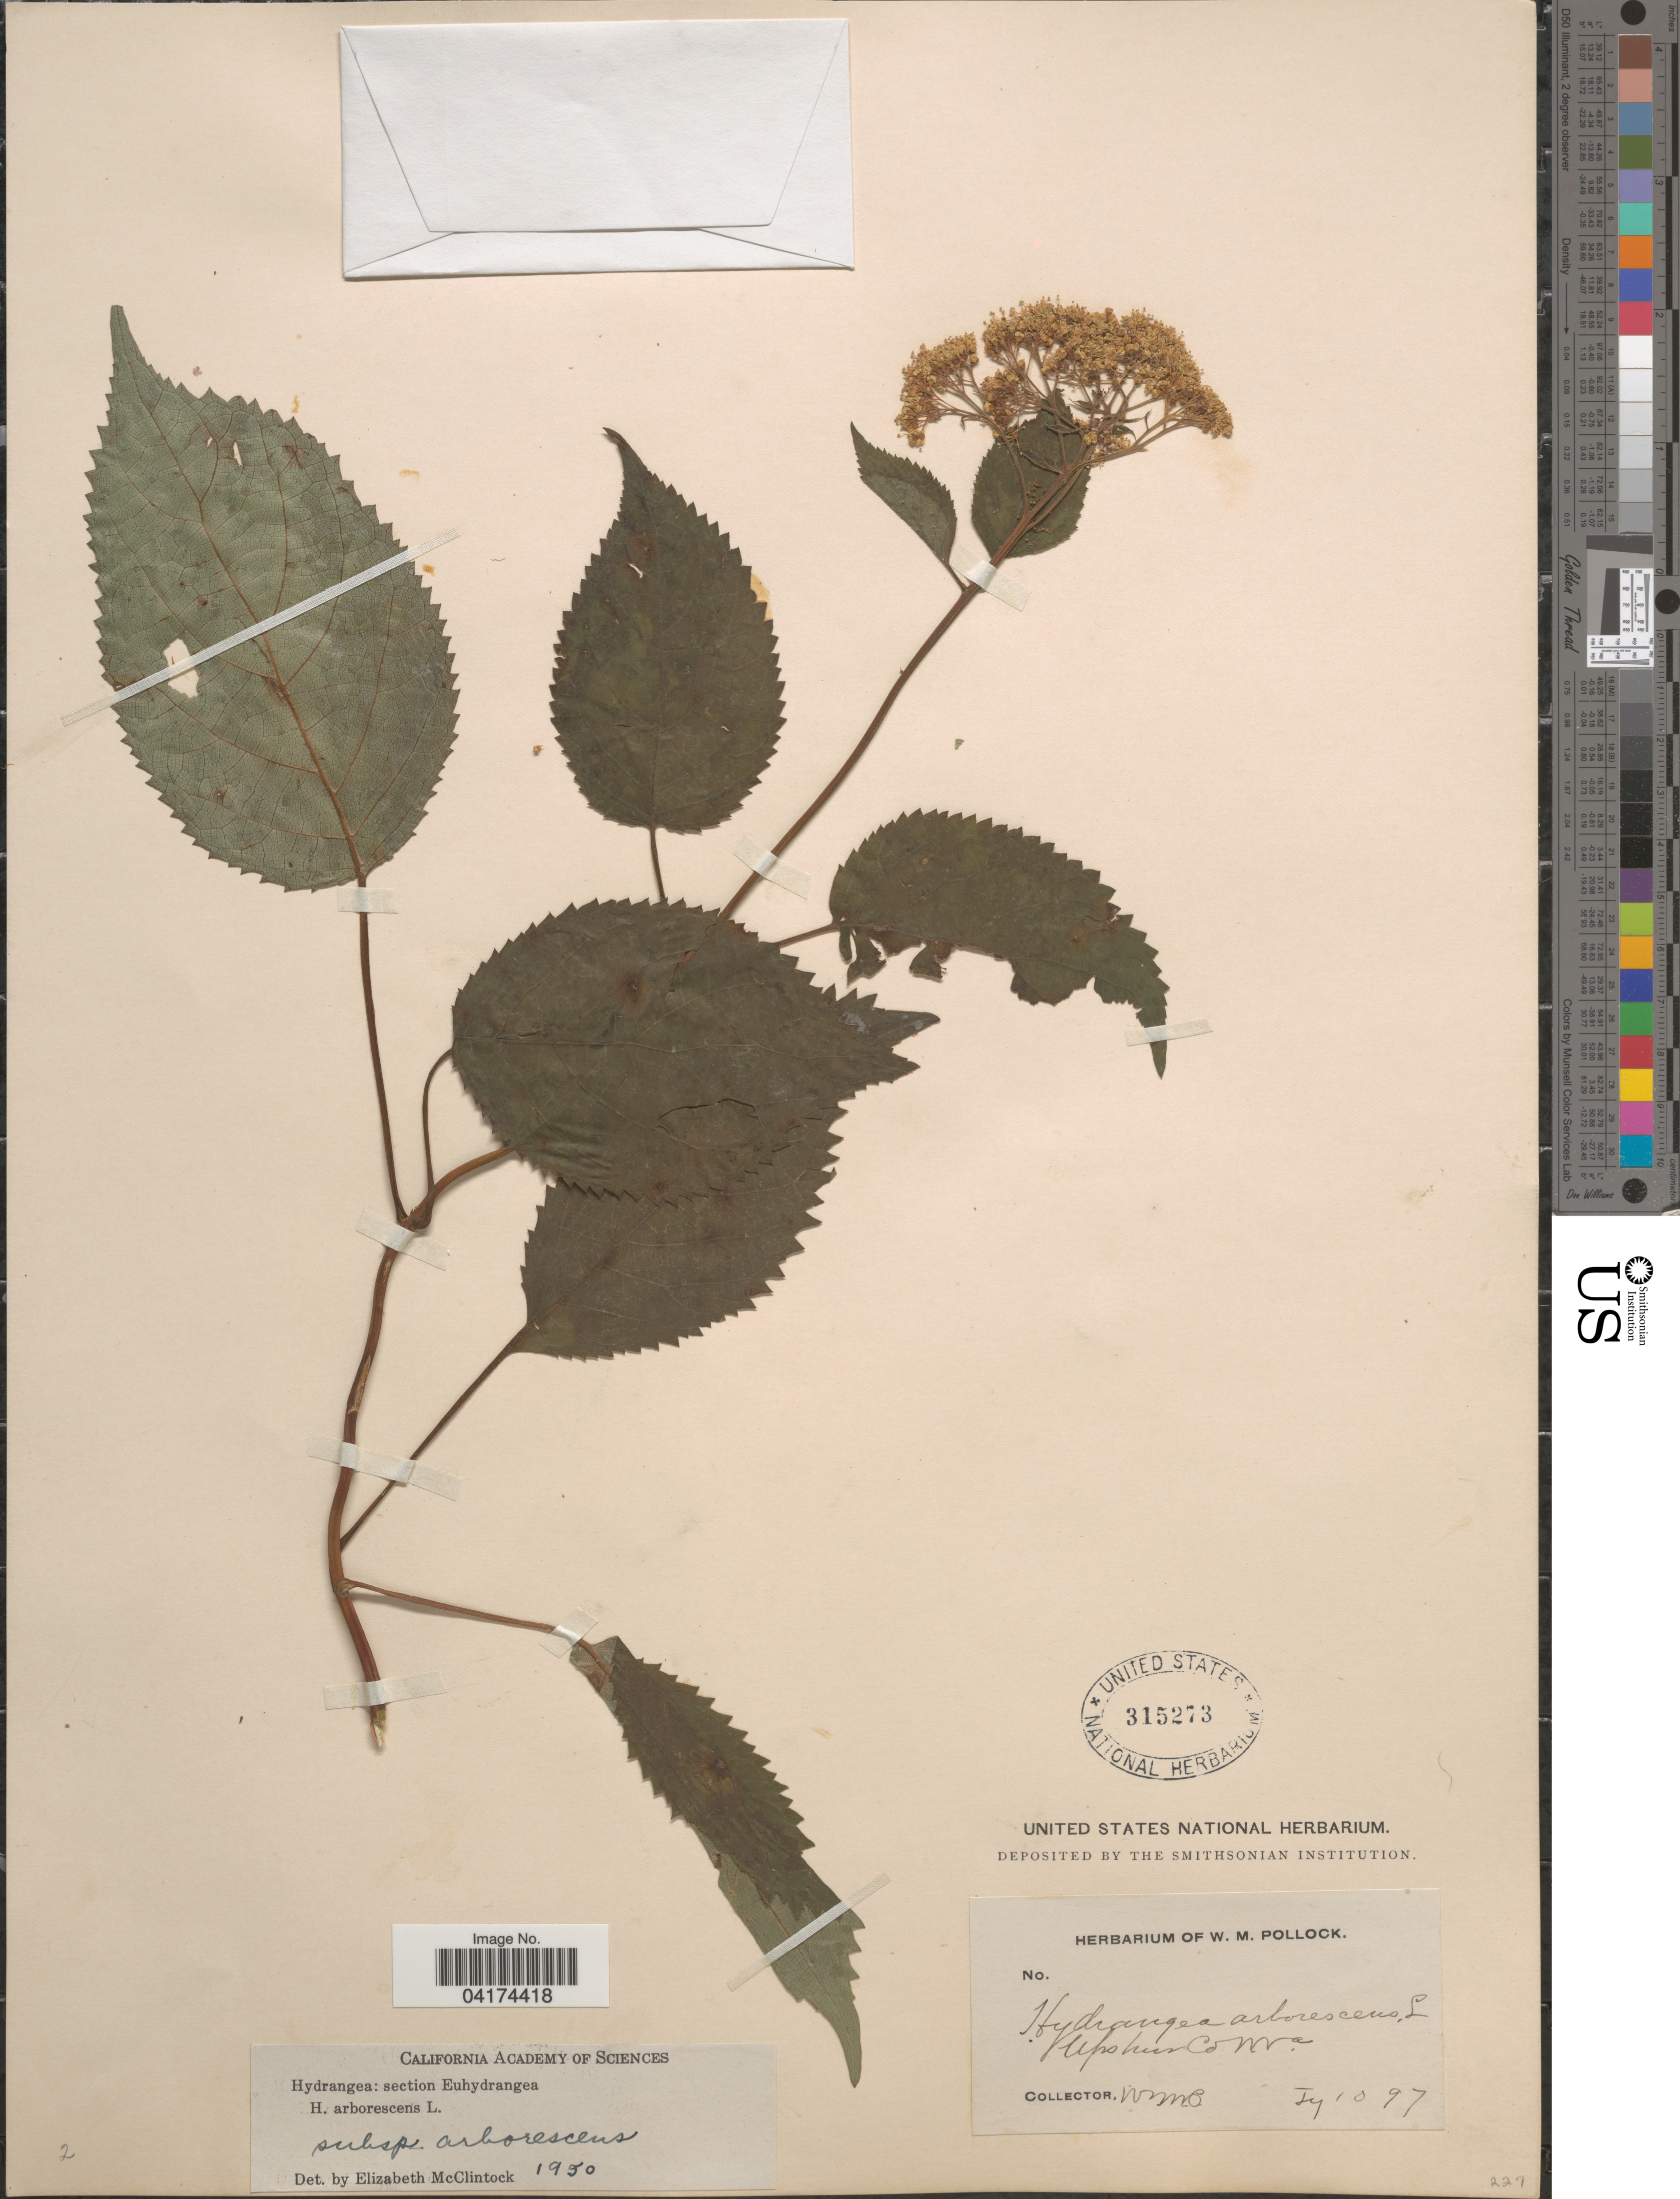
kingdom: Plantae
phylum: Tracheophyta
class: Magnoliopsida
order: Cornales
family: Hydrangeaceae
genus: Hydrangea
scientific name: Hydrangea arborescens subsp. arborescens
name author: L.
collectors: W. M. Pollock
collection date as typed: Transcribed d/m/y: 10/1/97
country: United States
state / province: West Virginia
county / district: Upshur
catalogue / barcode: US 315273